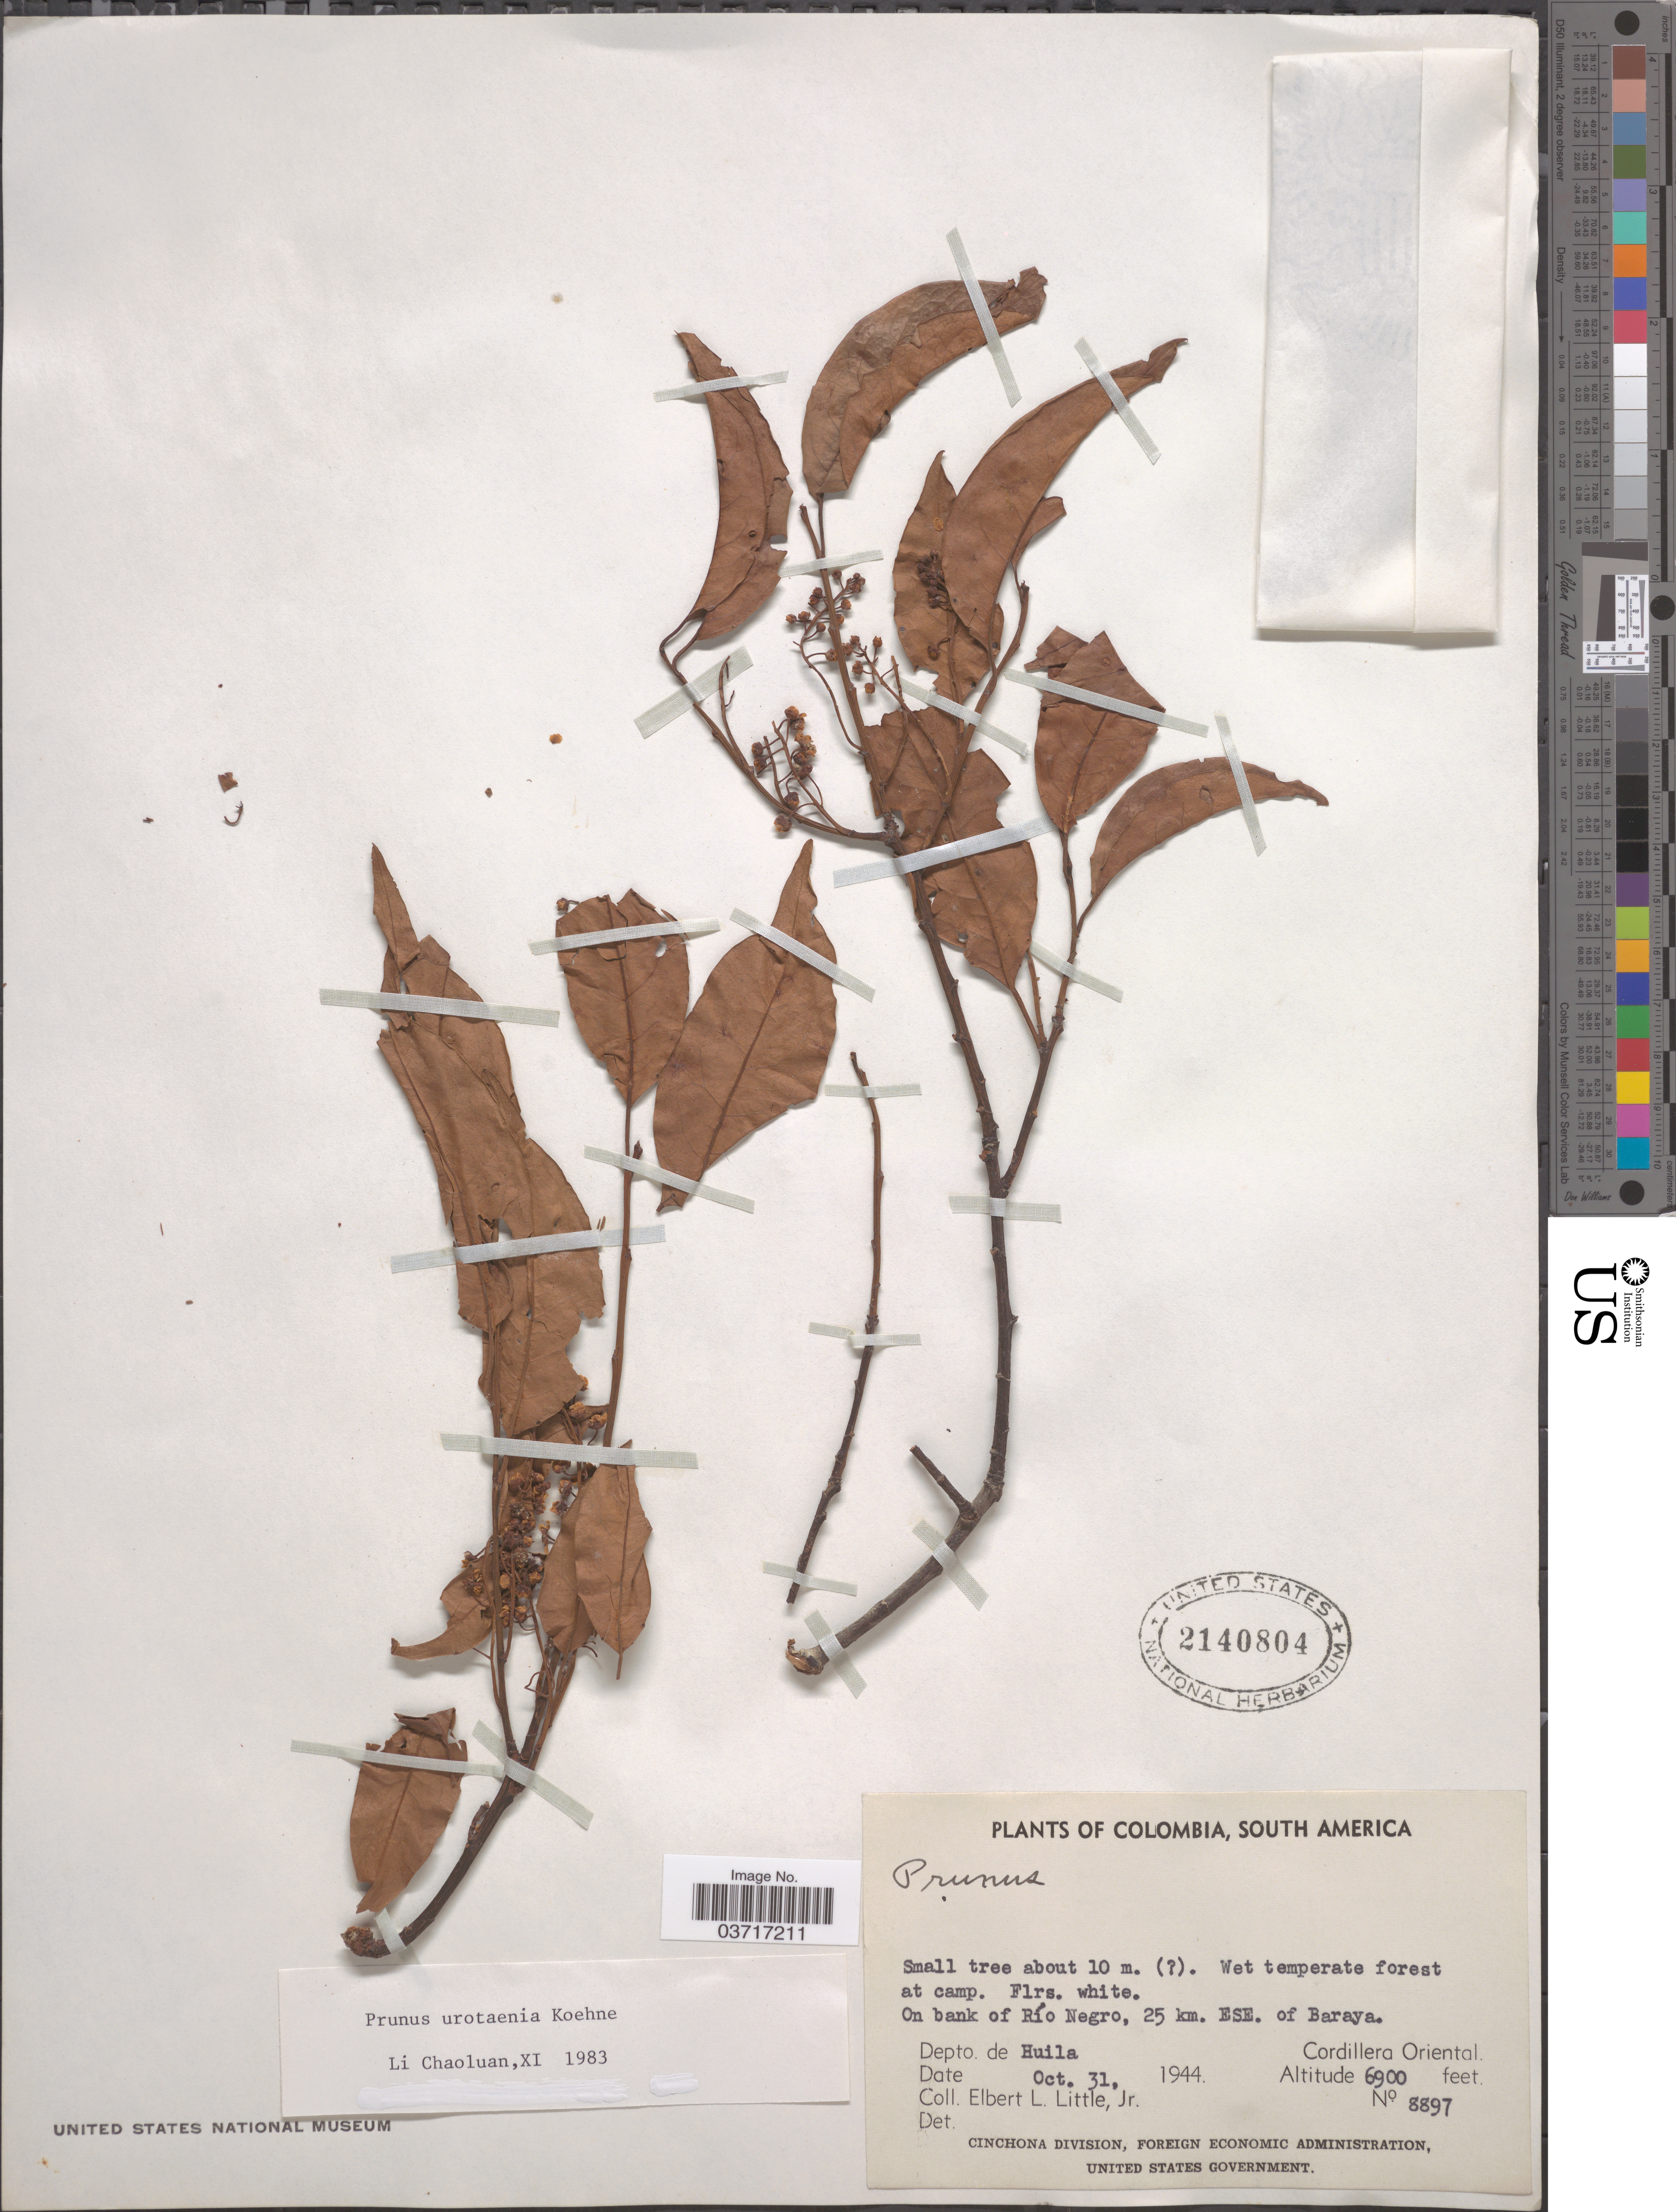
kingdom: Plantae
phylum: Tracheophyta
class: Magnoliopsida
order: Rosales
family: Rosaceae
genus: Prunus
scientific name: Prunus urotaenia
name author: Koehne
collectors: E. L. Little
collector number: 8897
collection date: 1944-10-31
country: Colombia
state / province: Huila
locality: On bank of Río Negro, 25 km. ESE. of Baraya. Depto. de Huila, Cordillera Oriental.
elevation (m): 2103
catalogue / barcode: US 2140804